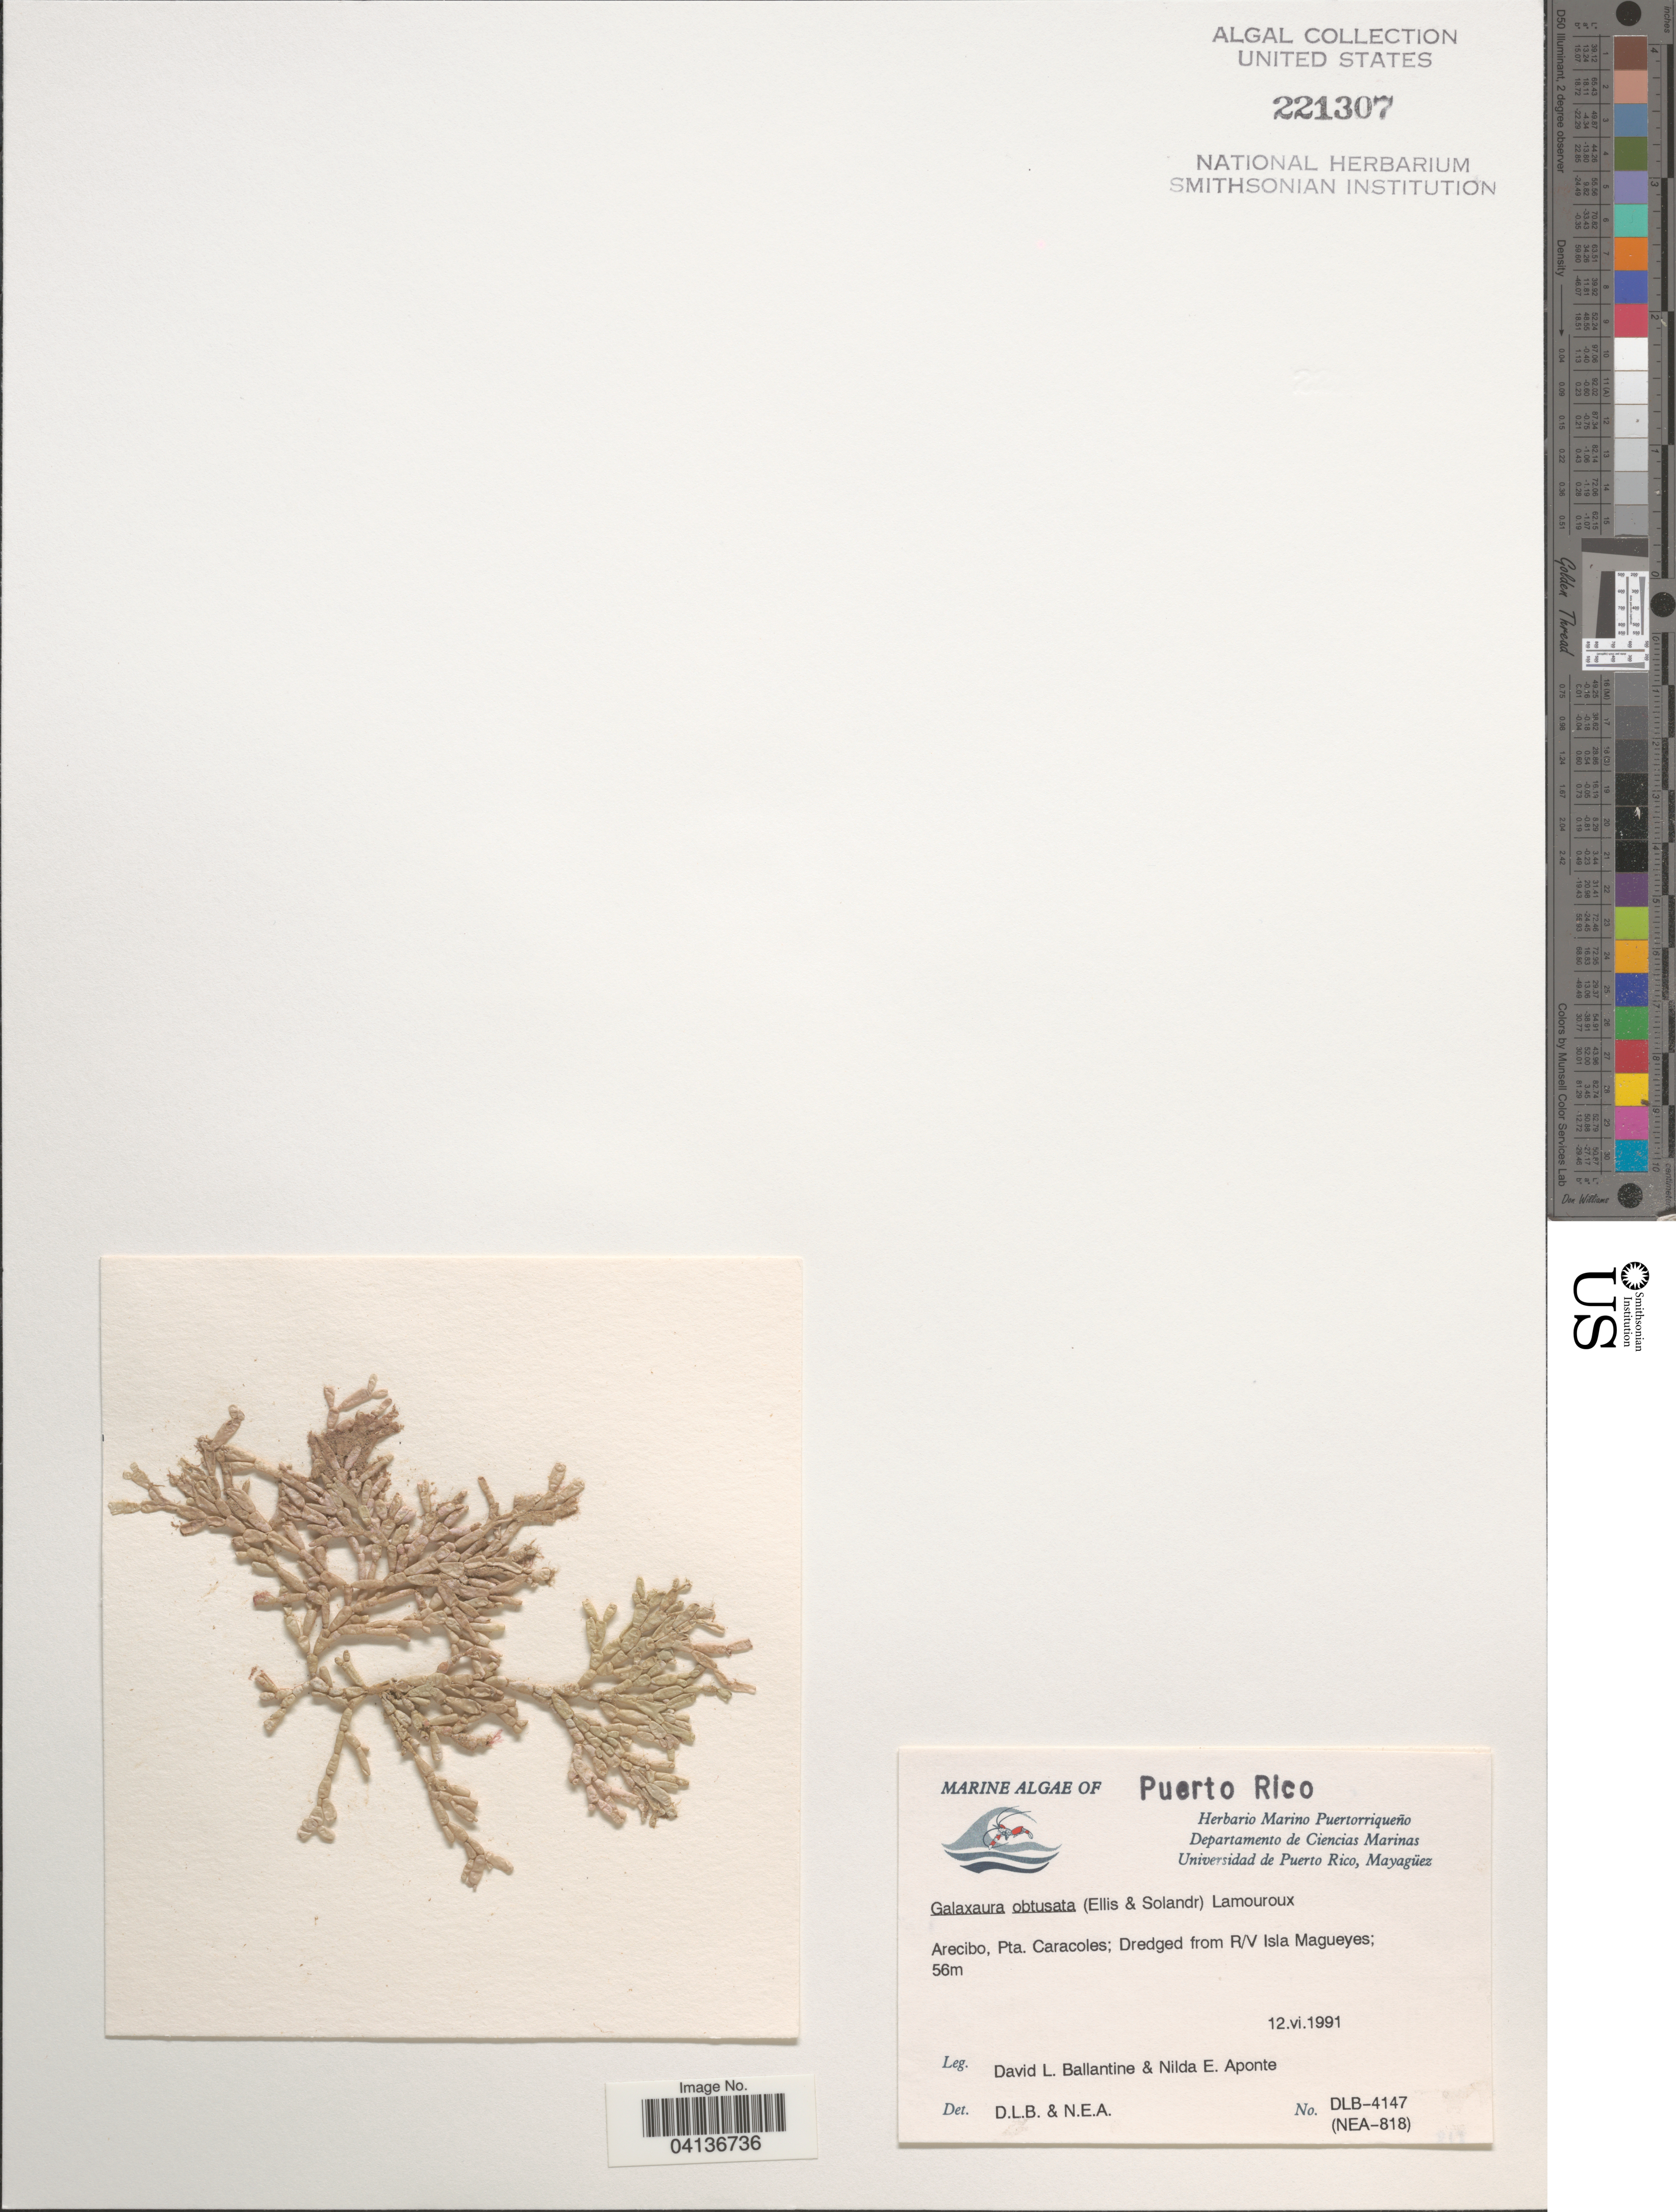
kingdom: Plantae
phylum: Rhodophyta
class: Florideophyceae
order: Nemaliales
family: Galaxauraceae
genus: Galaxaura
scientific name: Galaxaura obtusata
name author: (Ellis & Sol.) J.V.Lamouroux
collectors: D.L. Ballantine & N. E. Aponte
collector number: DLB-4147/NEA-818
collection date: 1991-06-12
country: Puerto Rico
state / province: Arecibo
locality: Pta. Caracoles; Dredged from R/V Isla Magueyes.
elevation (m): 56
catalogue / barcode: US 221307